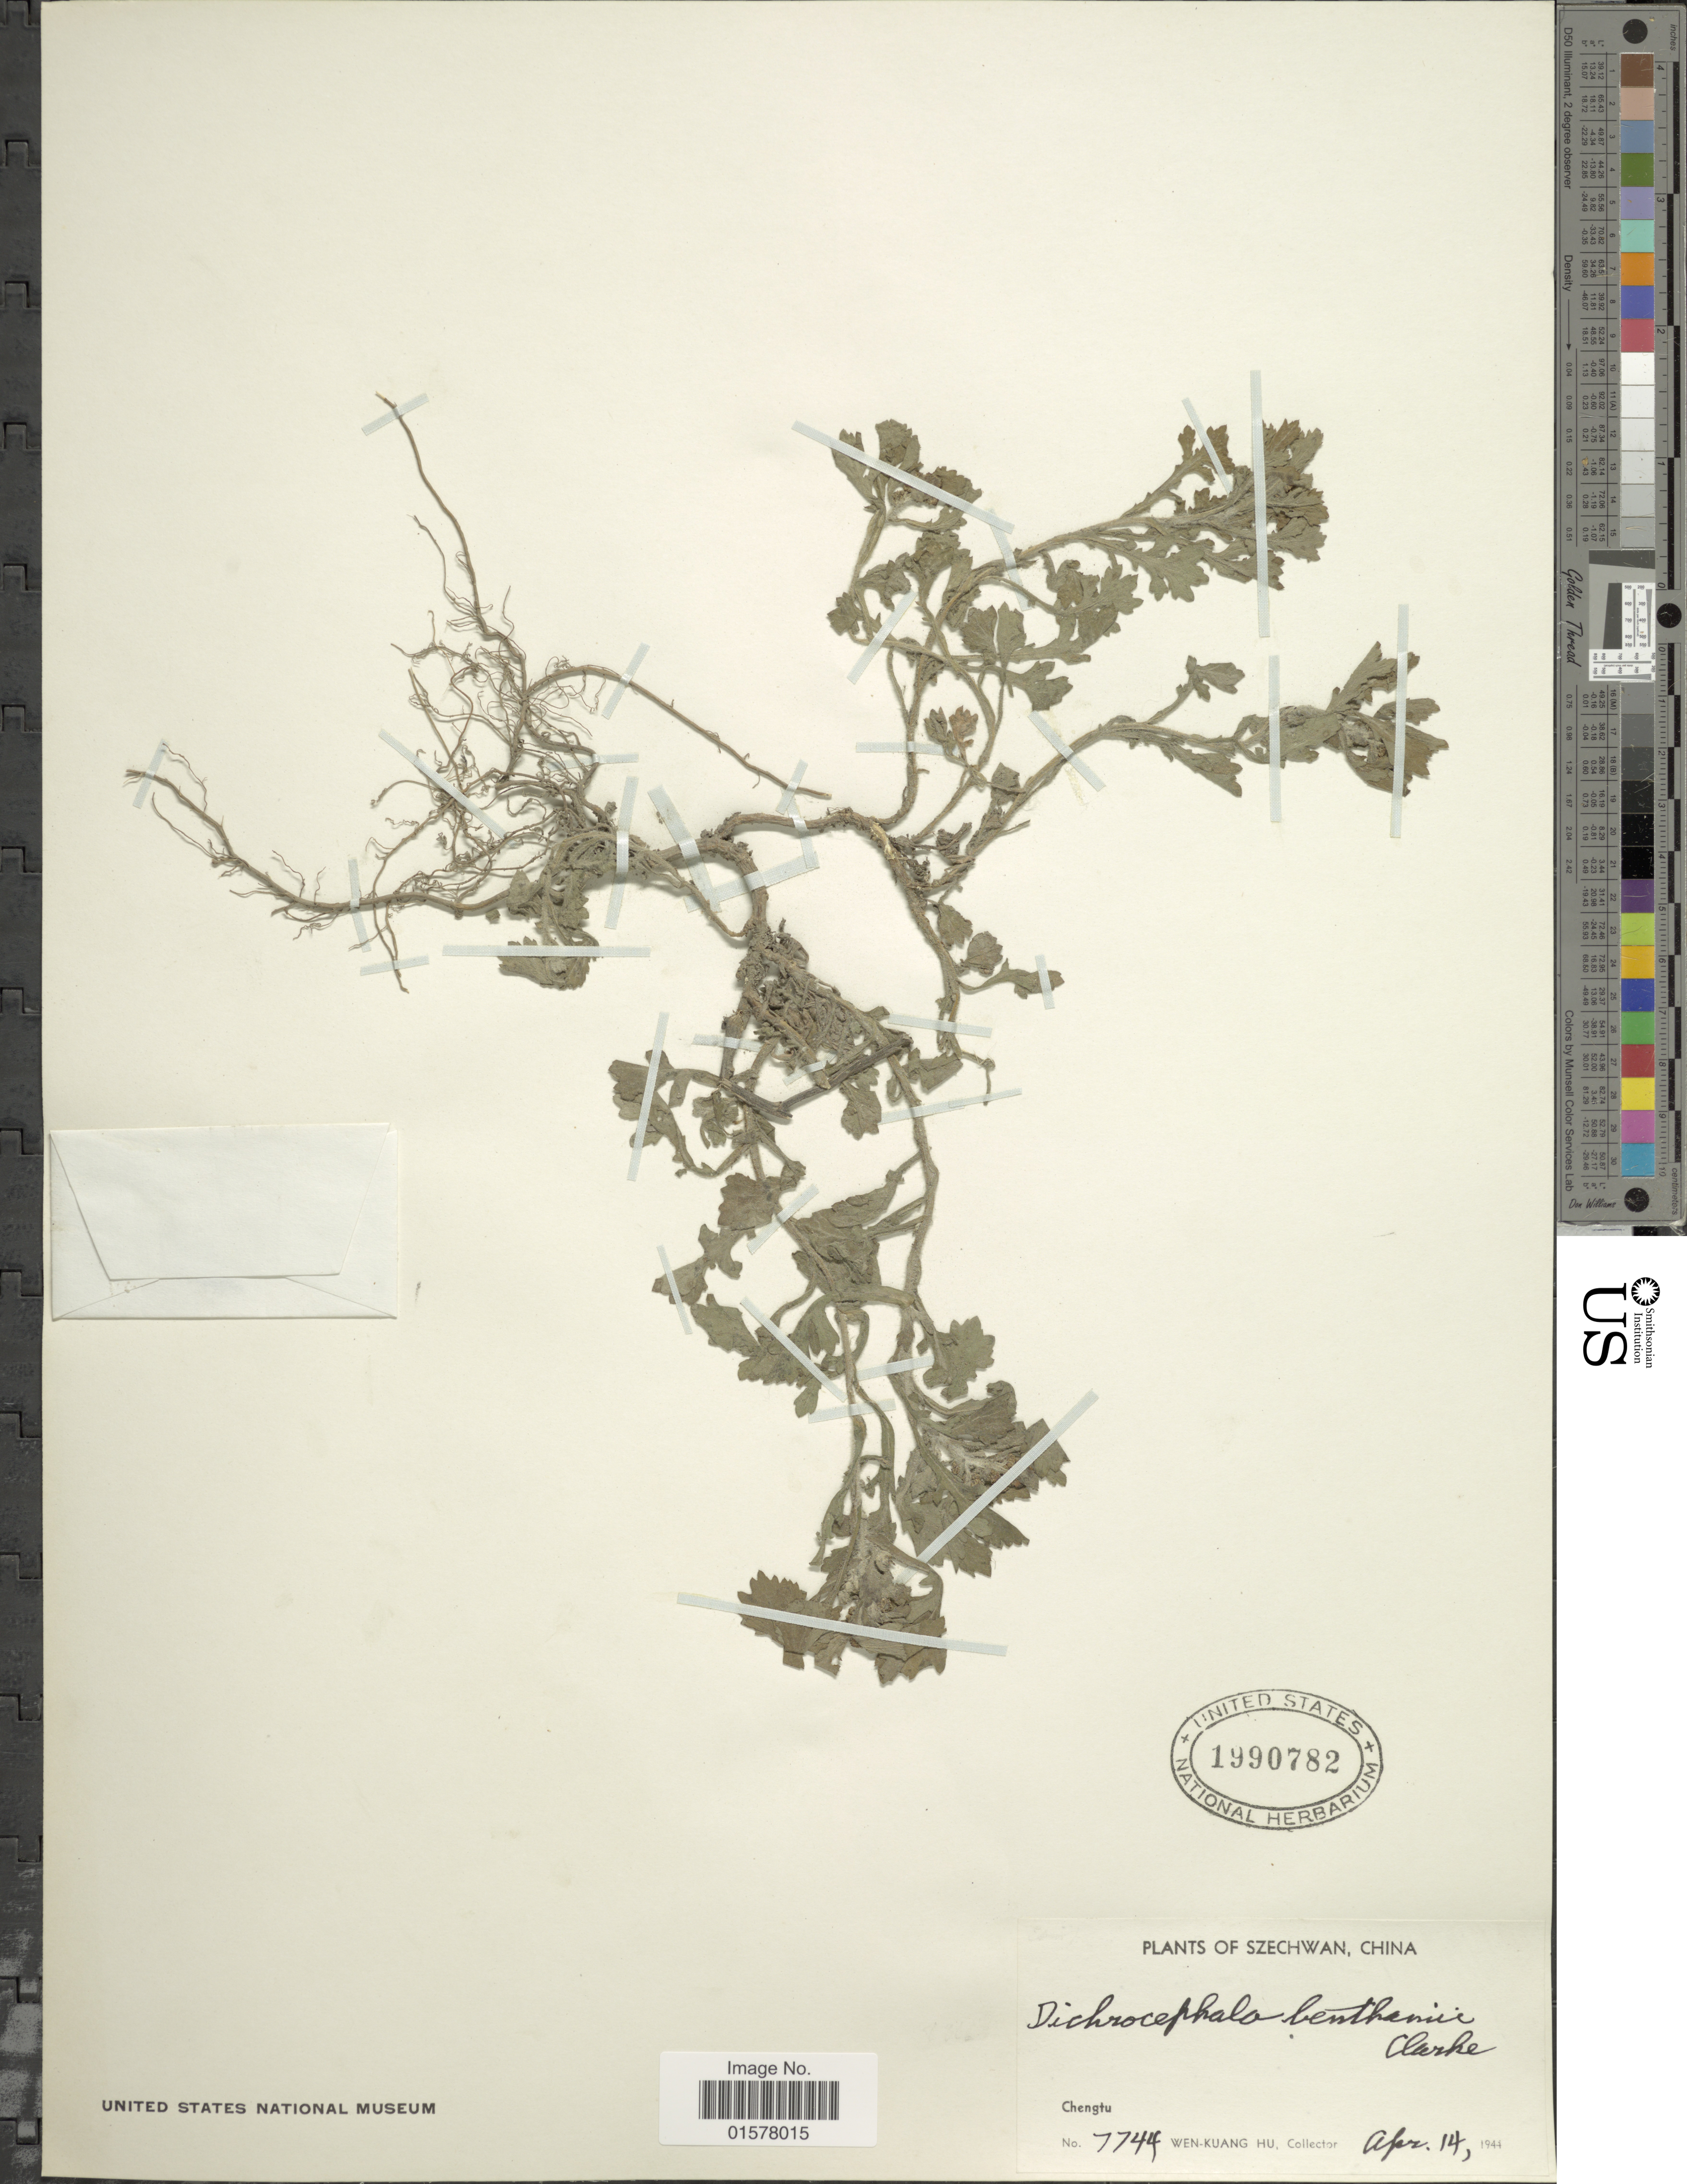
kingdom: Plantae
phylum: Tracheophyta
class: Magnoliopsida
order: Asterales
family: Asteraceae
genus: Dichrocephala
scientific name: Dichrocephala benthamii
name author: C.B. Clarke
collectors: W. K. Hu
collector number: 7744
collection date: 1944-04-14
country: China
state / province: Sichuan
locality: Chengtu, Szechwan, China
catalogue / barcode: US 1990782